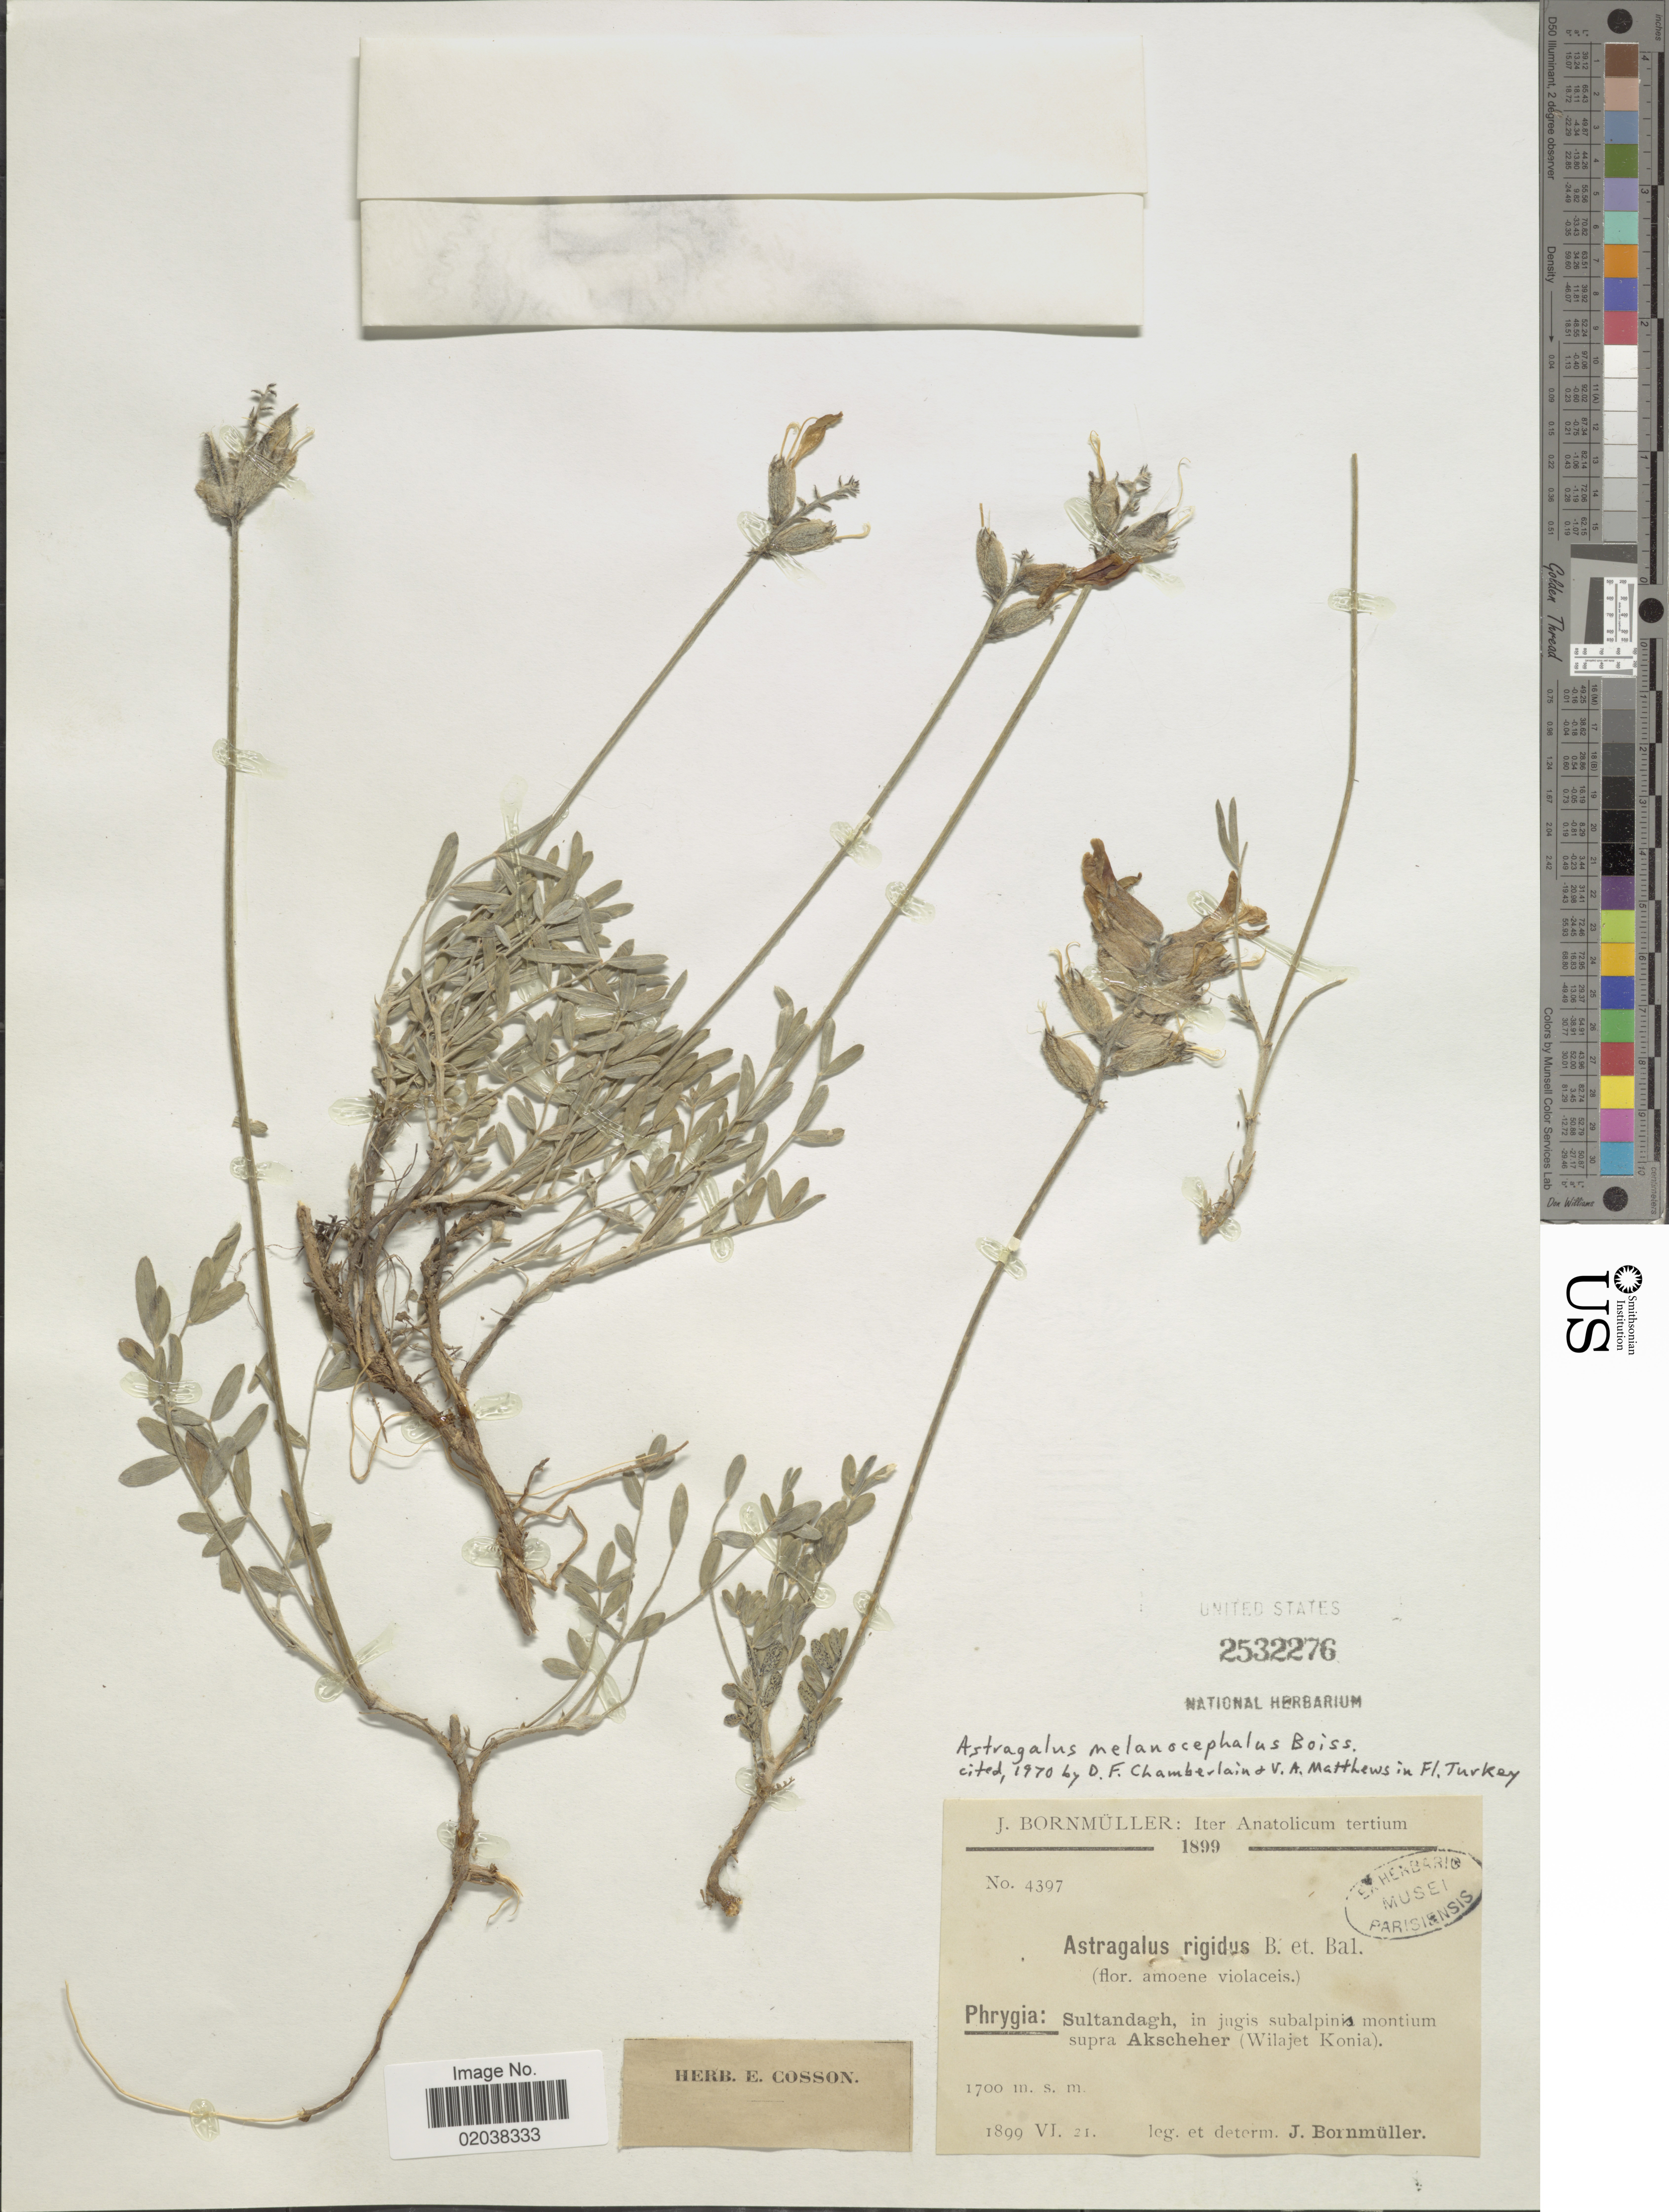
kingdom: Plantae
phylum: Tracheophyta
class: Magnoliopsida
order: Fabales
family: Fabaceae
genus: Astragalus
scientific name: Astragalus melanocephalus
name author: Boiss.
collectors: J. Bornmüller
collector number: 4397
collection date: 1899-06-21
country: Turkey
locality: Iter Anatolicum tertium. phrygia: Sultandagh, in jugis subalpinis montium supra Akscheher (Wilajet Konia)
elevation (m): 1700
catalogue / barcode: US 2532276